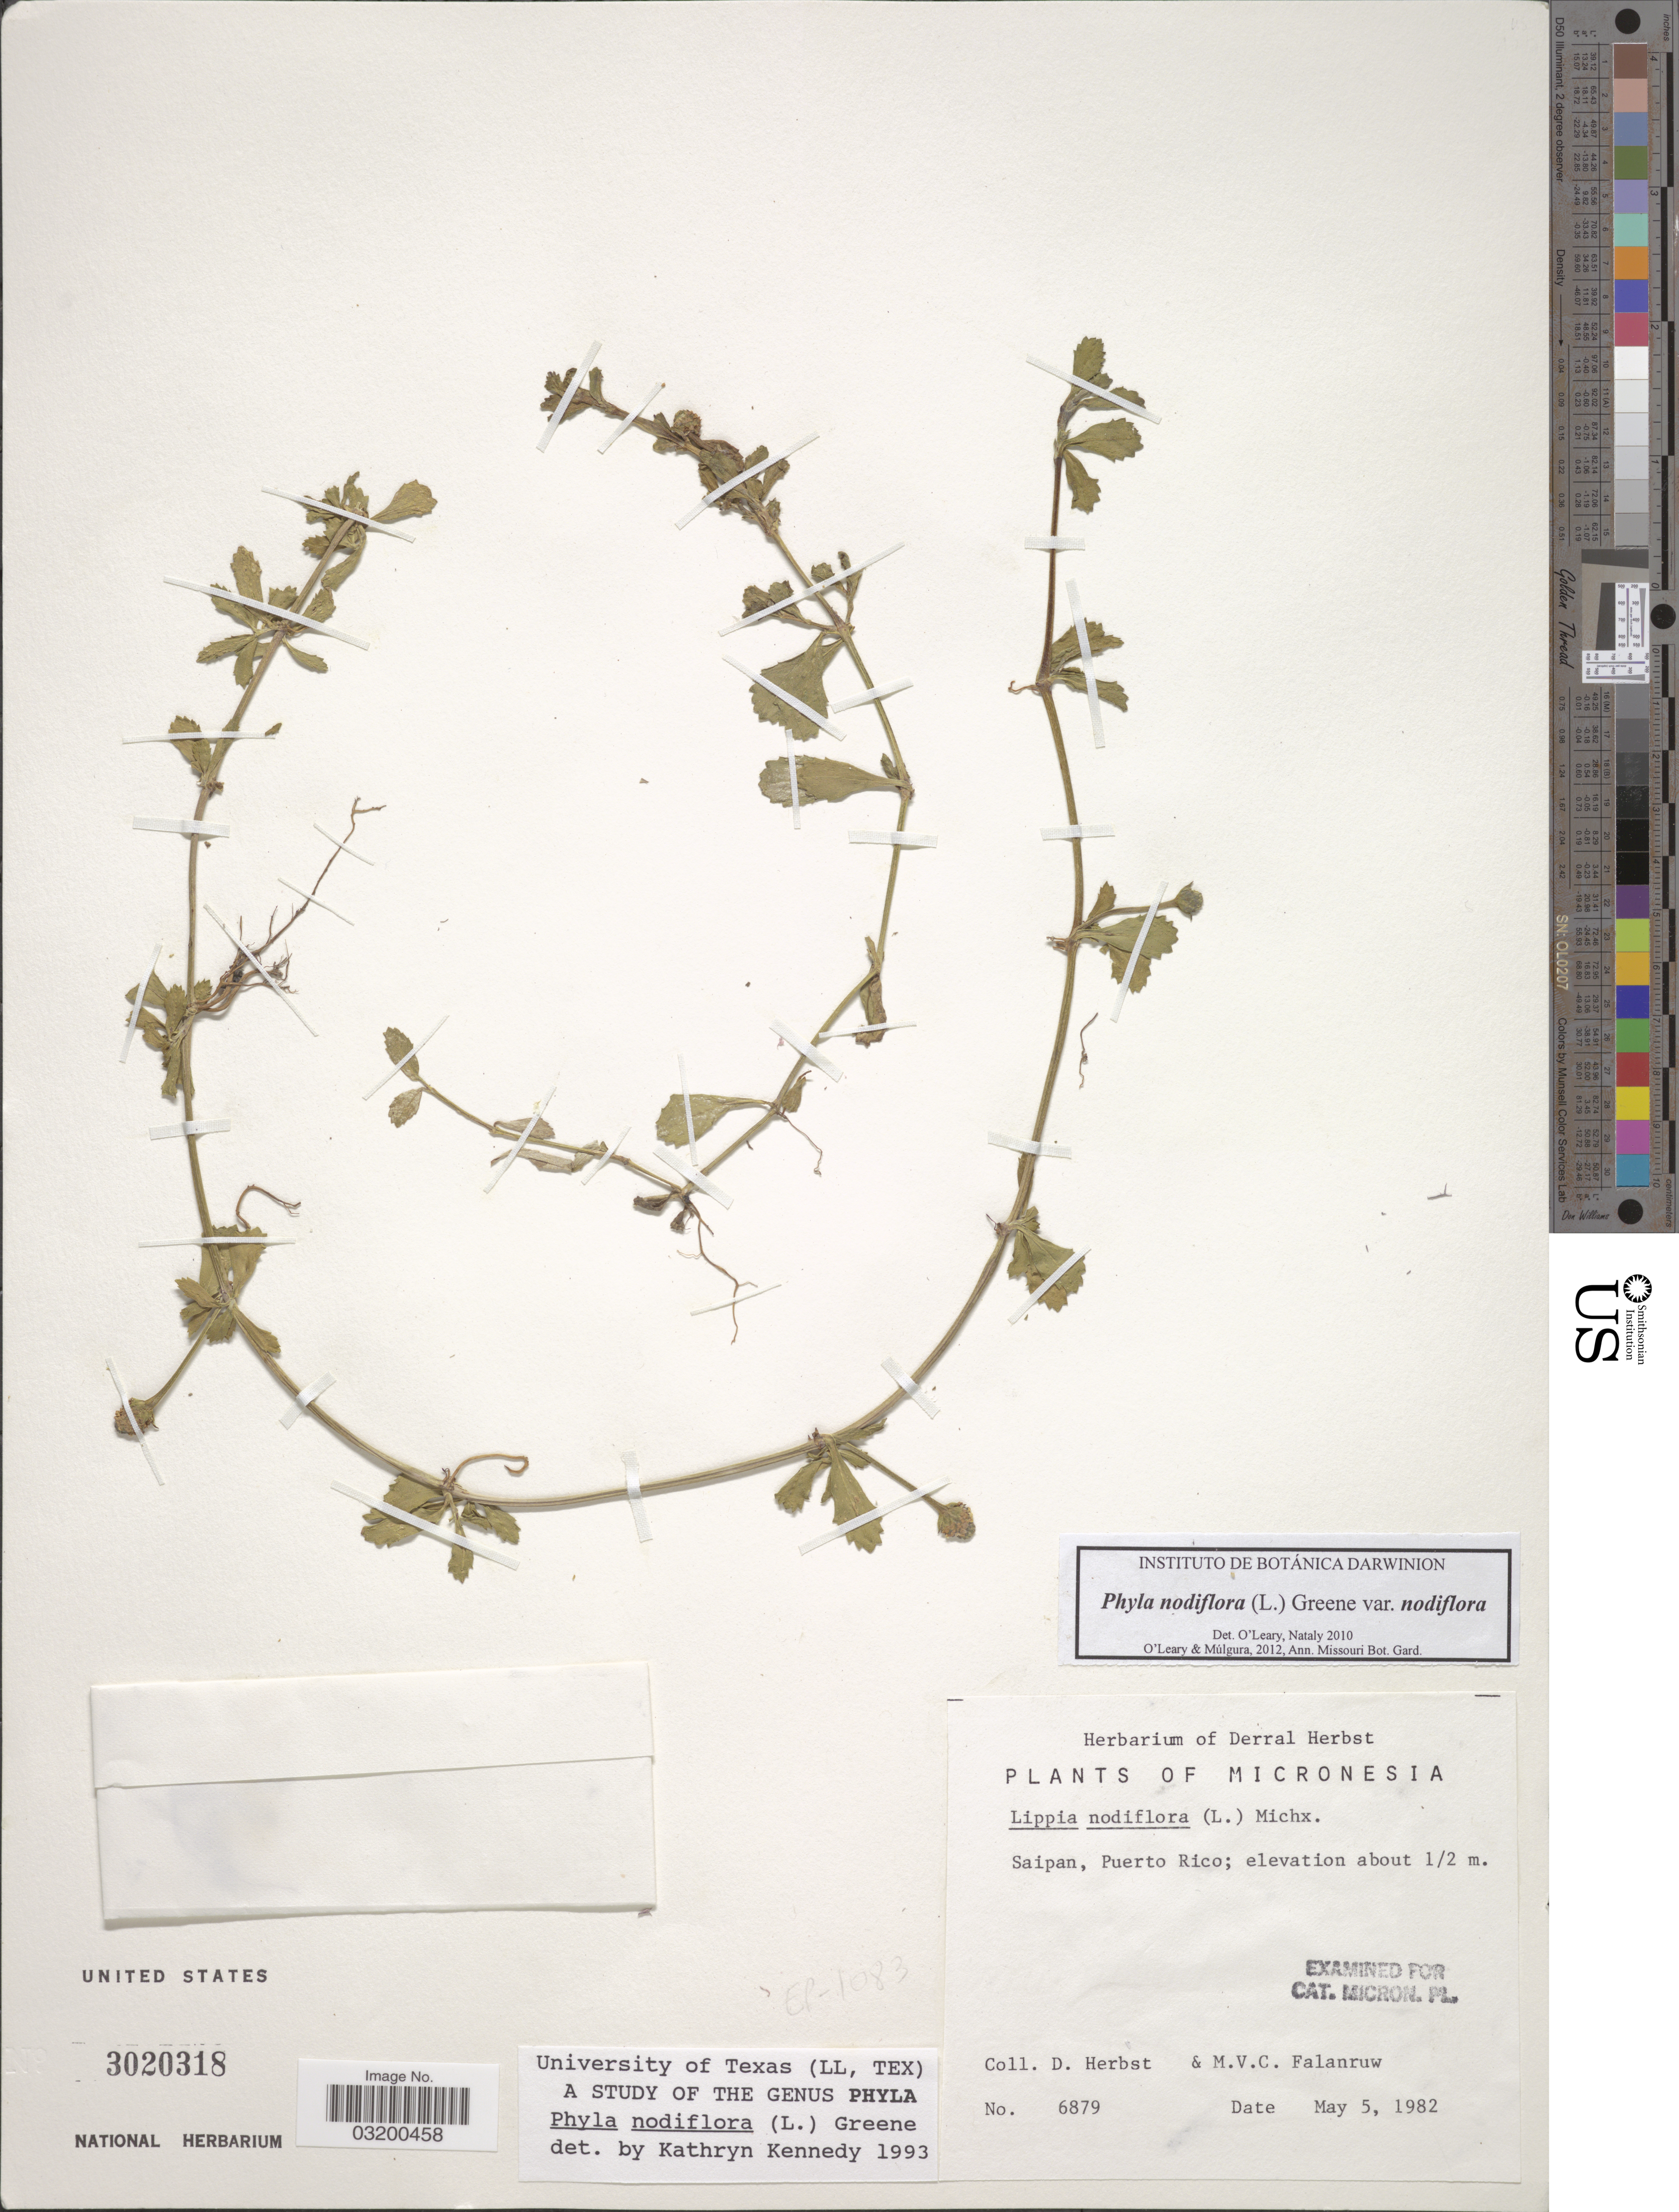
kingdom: Plantae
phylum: Tracheophyta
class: Magnoliopsida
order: Lamiales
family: Verbenaceae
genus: Phyla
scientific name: Phyla nodiflora var. nodiflora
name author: (L.) Greene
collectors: D. R. Herbst & M. V. Falanruw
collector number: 6879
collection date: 1982-05-05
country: Northern Mariana Islands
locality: Micronesia. Saipan. Puerto Rico.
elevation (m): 0.5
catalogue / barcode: US 3020318